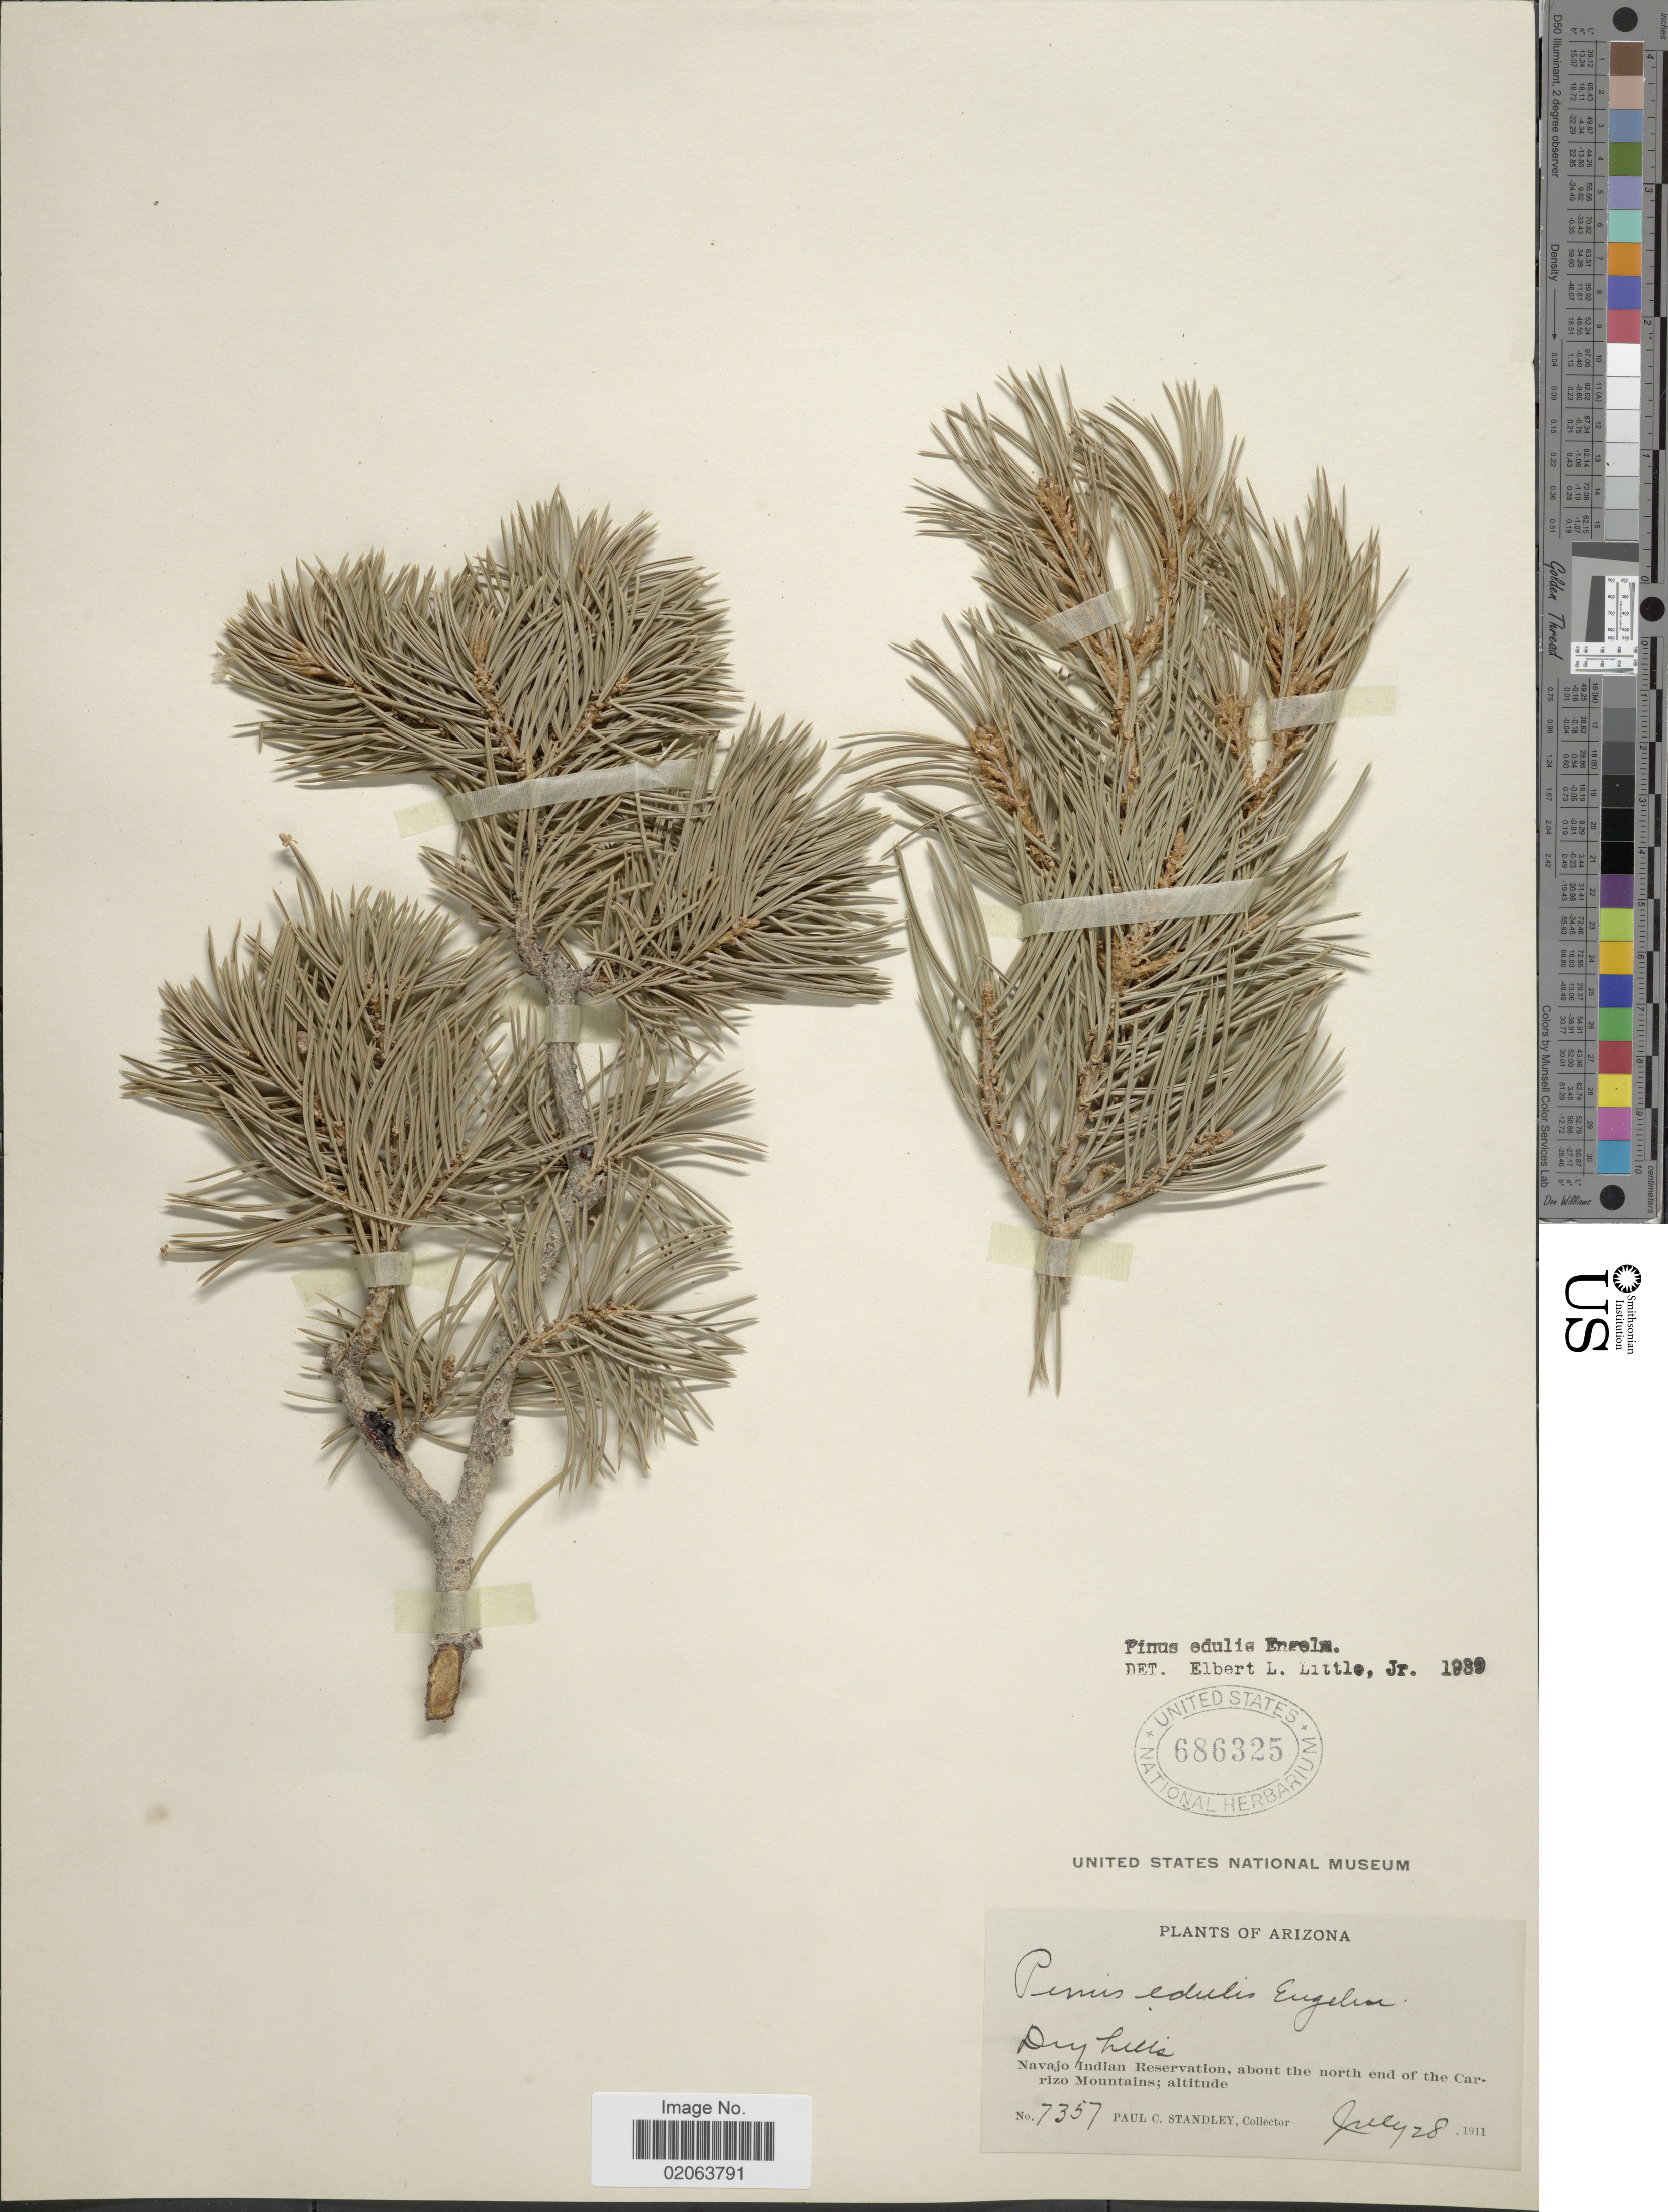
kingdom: Plantae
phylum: Tracheophyta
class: Pinopsida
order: Pinales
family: Pinaceae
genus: Pinus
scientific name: Pinus edulis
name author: Engelm.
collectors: P. C. Standley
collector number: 7357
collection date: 1911-07-28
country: United States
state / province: Arizona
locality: Navajo Indian Reservation, about the north end of the Carizo Mountains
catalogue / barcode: US 686325